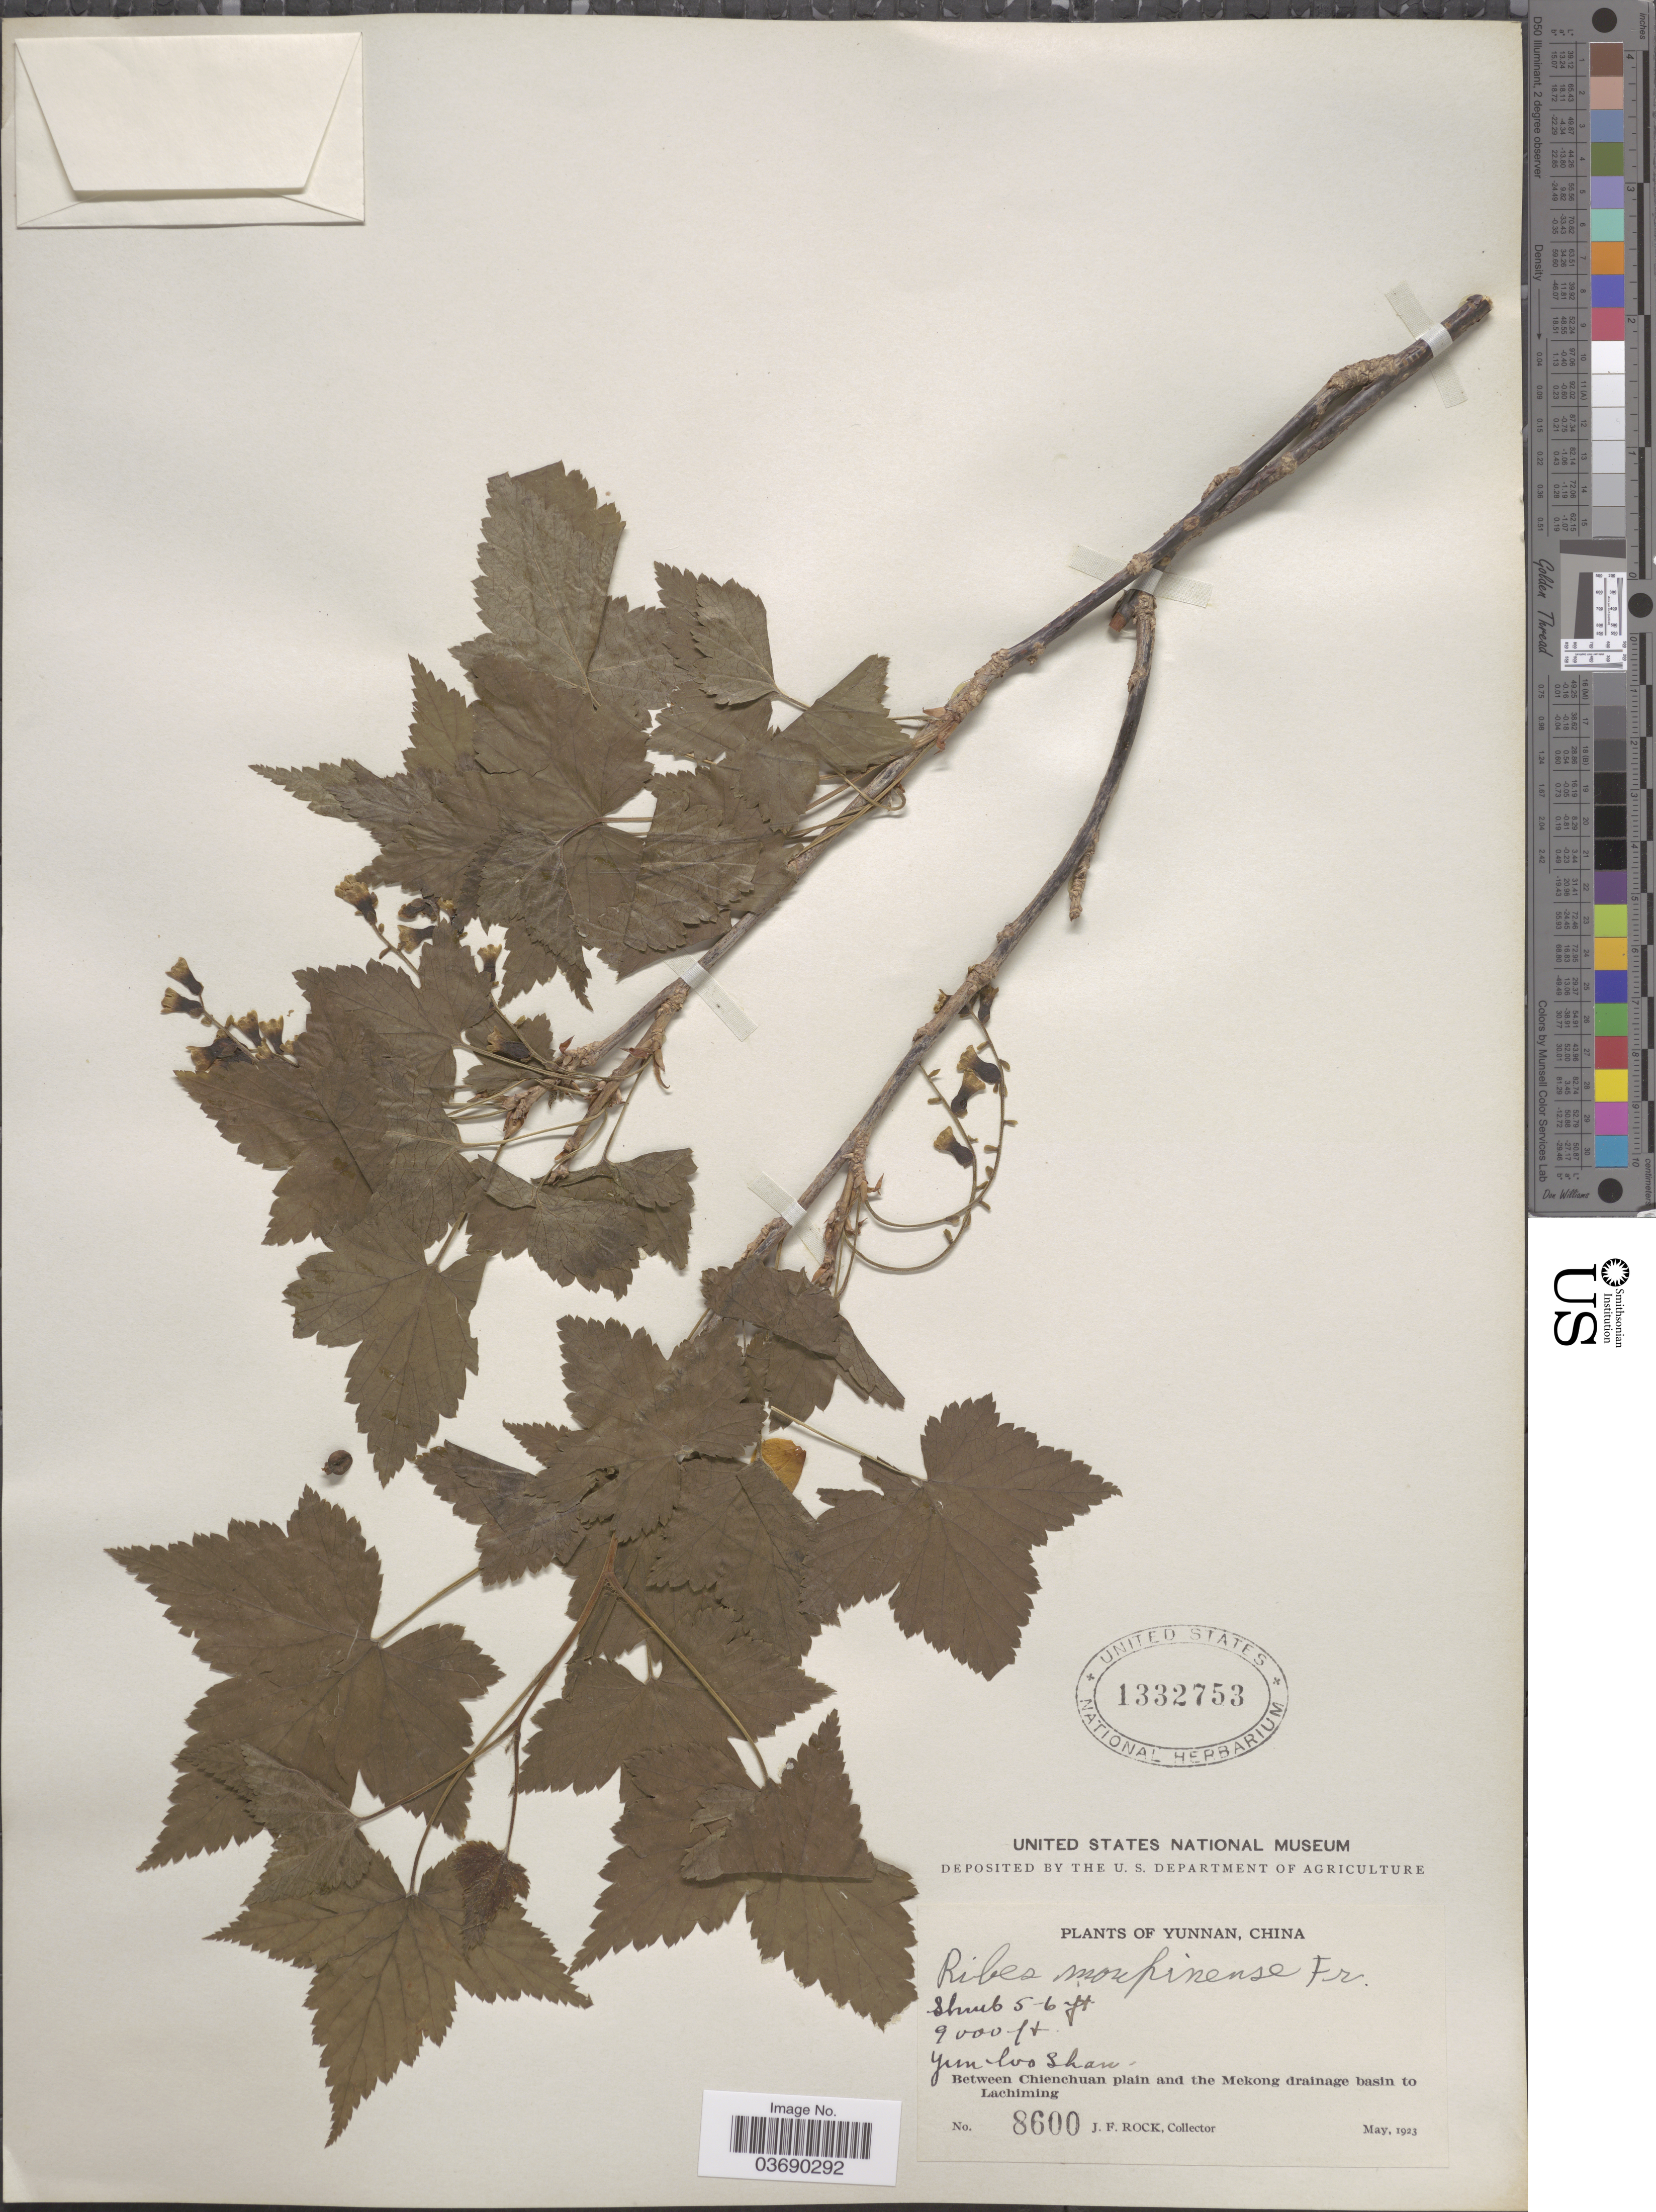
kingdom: Plantae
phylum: Tracheophyta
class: Magnoliopsida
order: Saxifragales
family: Grossulariaceae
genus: Ribes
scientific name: Ribes moupinense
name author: Franch.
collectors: J. Rock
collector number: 8600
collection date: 1923-05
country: China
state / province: Yunnan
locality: Yun loo* Shan. Between Chienchuan plain and the Mekong drainage basin to Lachiming.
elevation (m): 2743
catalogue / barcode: US 1332753